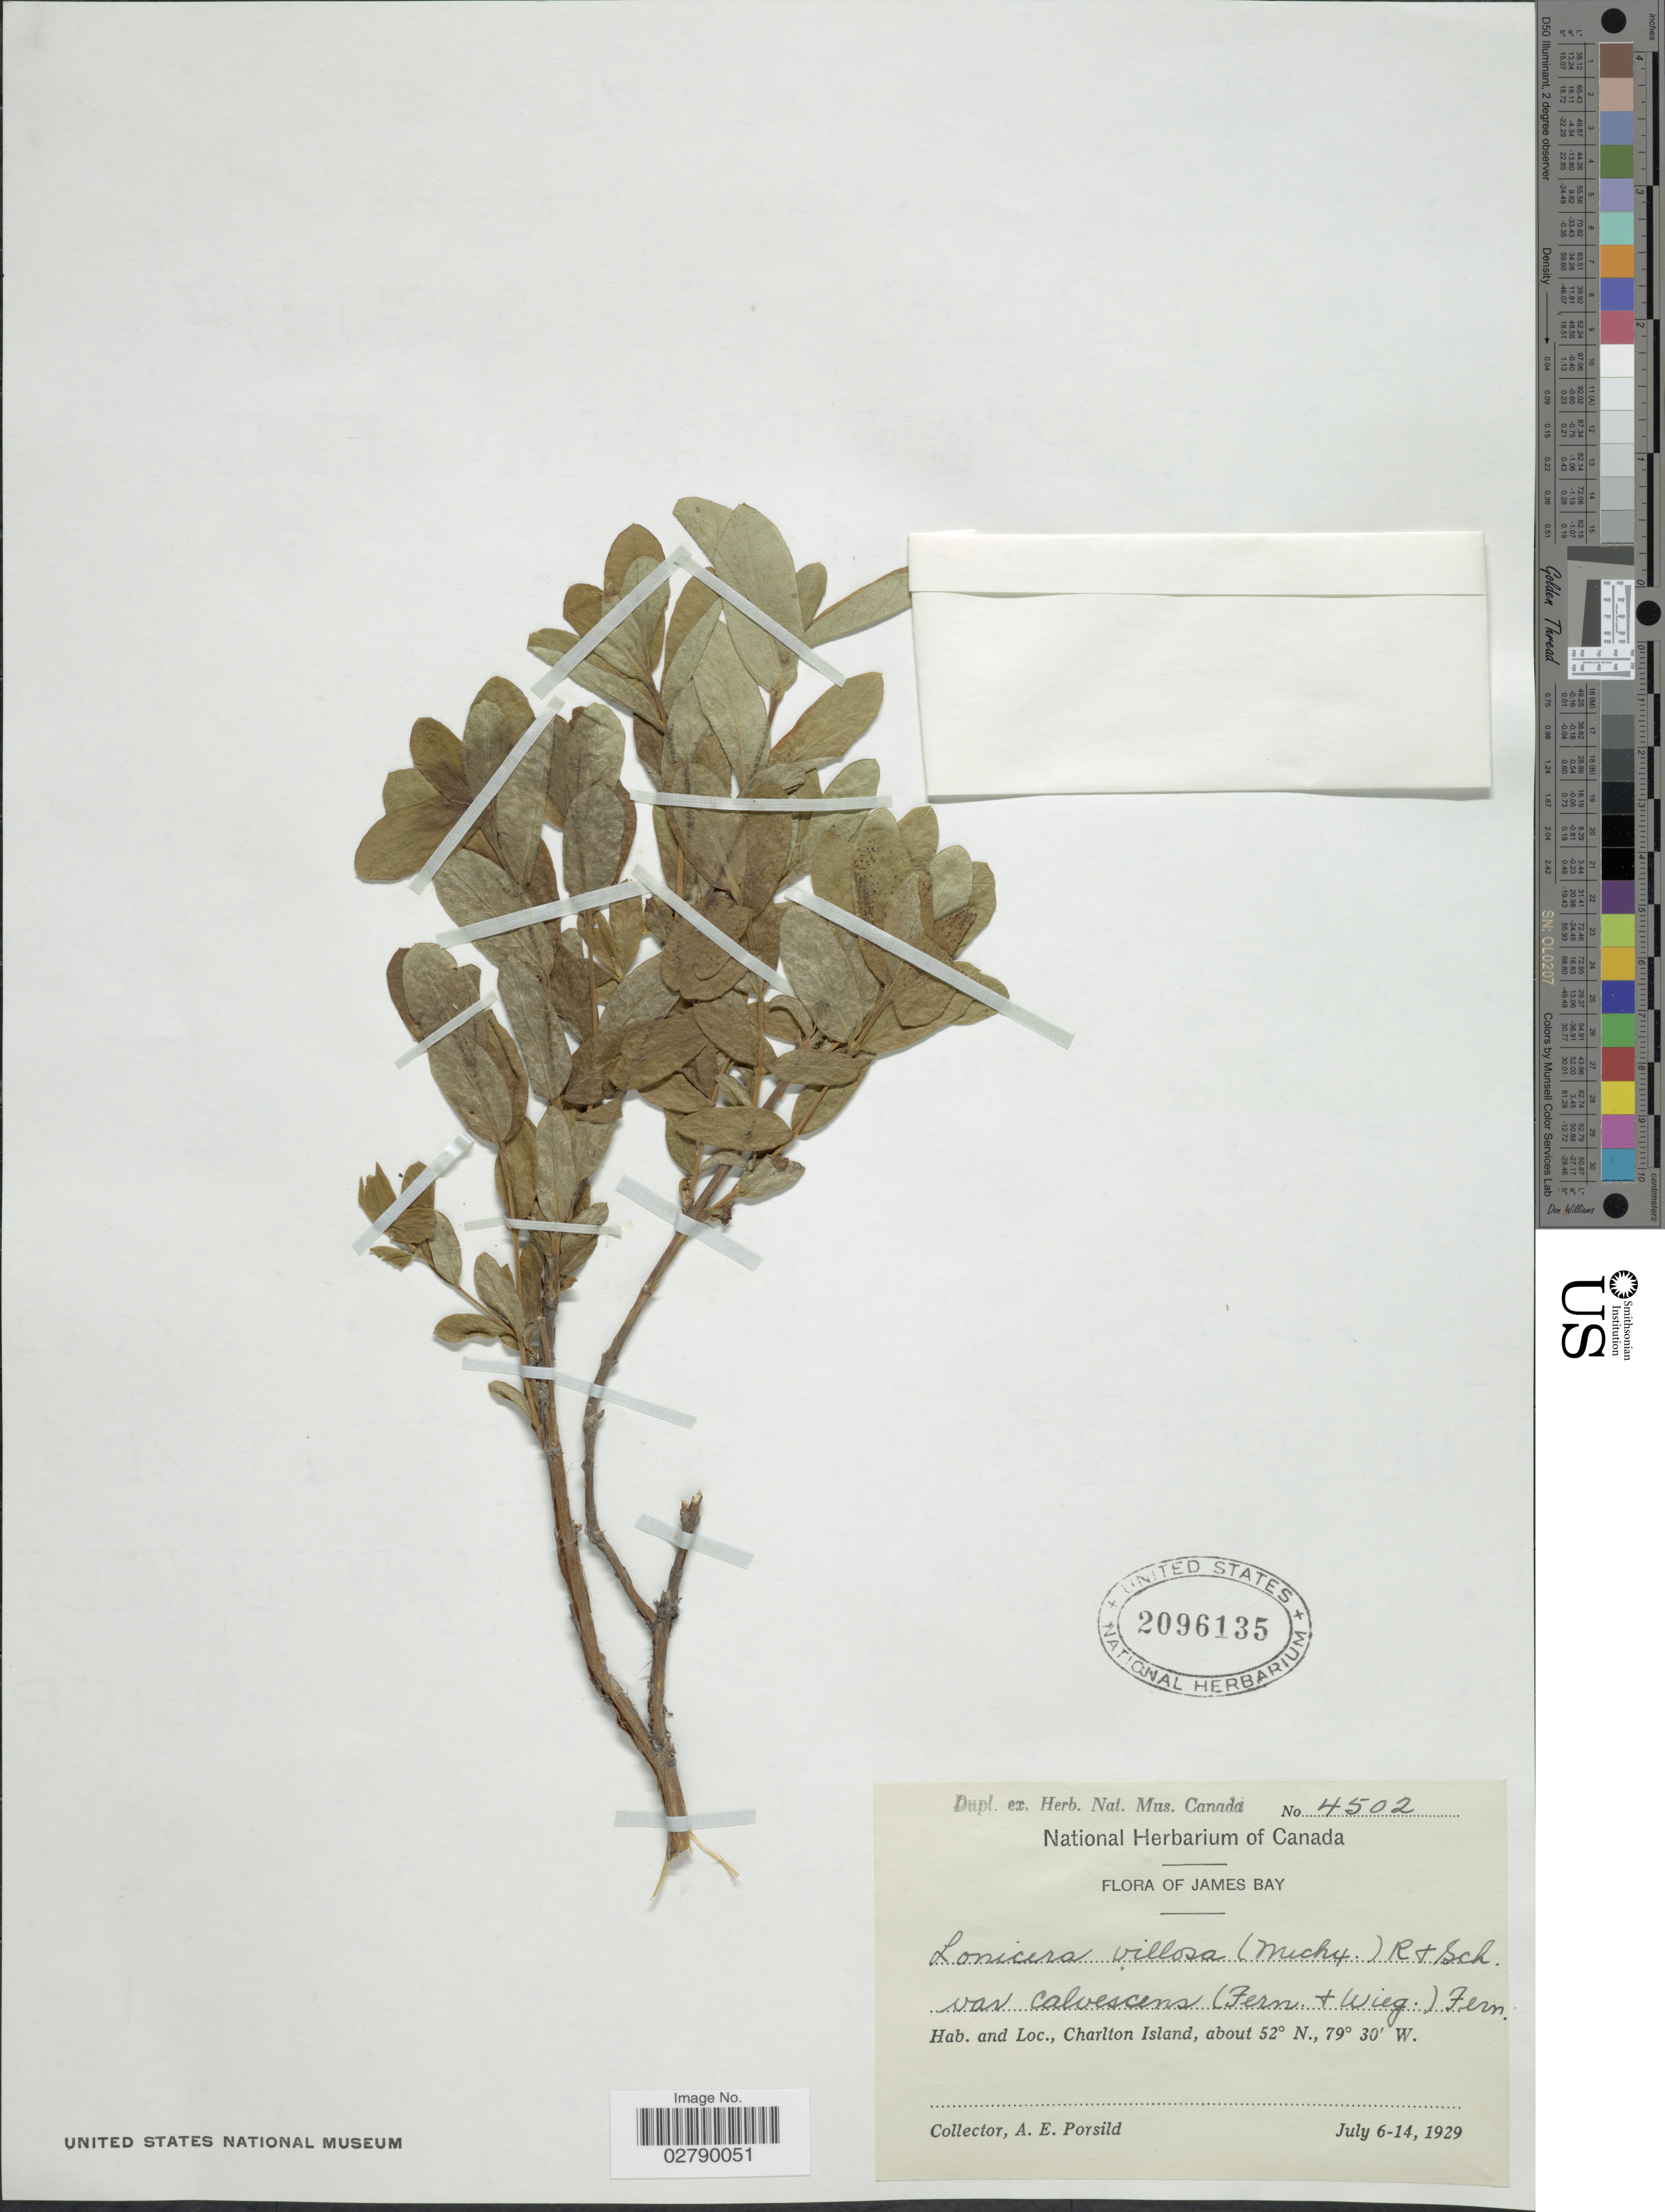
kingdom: Plantae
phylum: Tracheophyta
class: Magnoliopsida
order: Dipsacales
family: Caprifoliaceae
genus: Lonicera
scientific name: Lonicera villosa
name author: (Michx.) Roem. & Schult.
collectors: A. E. Porsild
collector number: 4502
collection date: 1929-07-06/1929-07-14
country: Canada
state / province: Nunavut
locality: James Bay. Charlton Island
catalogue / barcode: US 2096135